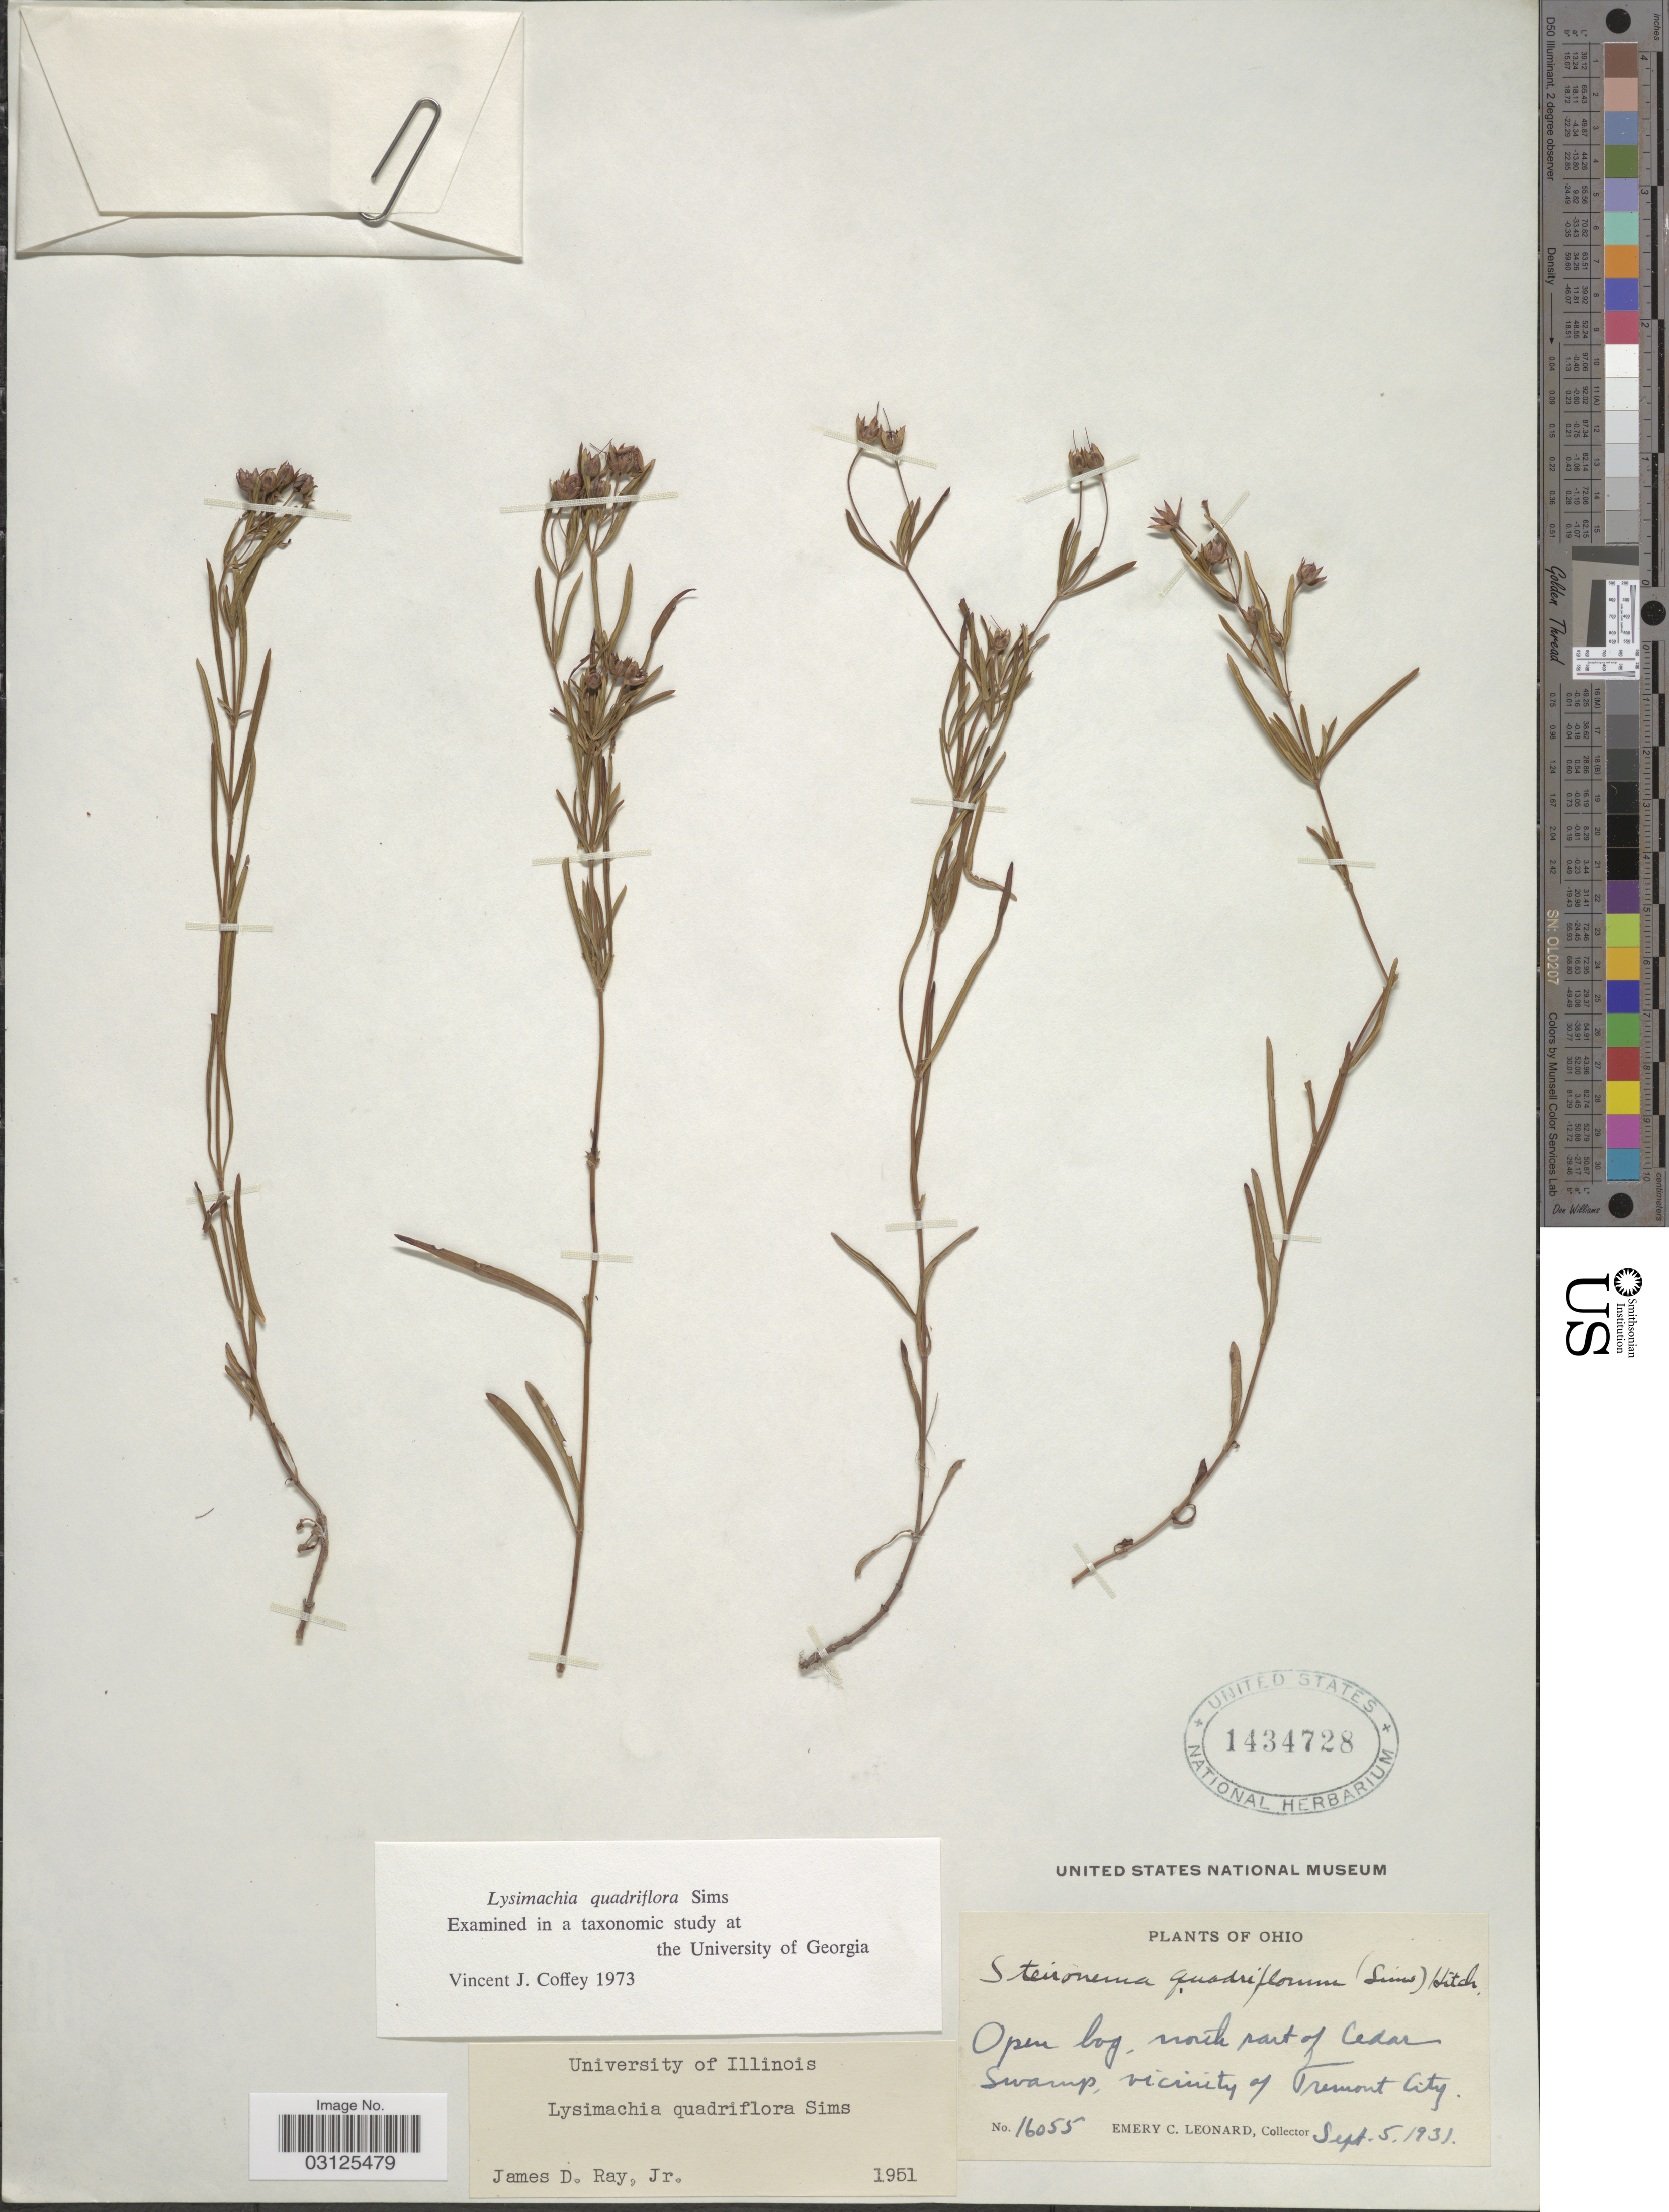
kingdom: Plantae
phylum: Tracheophyta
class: Magnoliopsida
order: Ericales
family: Primulaceae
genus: Steironema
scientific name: Steironema quadriflorum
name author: (Sims) Hitchc.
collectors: E. C. Leonard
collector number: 16055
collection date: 1931-09-05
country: United States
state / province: Ohio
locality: Open bog, north part of Cedar Swamp, vicinity of Fremont City.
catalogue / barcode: US 1434728